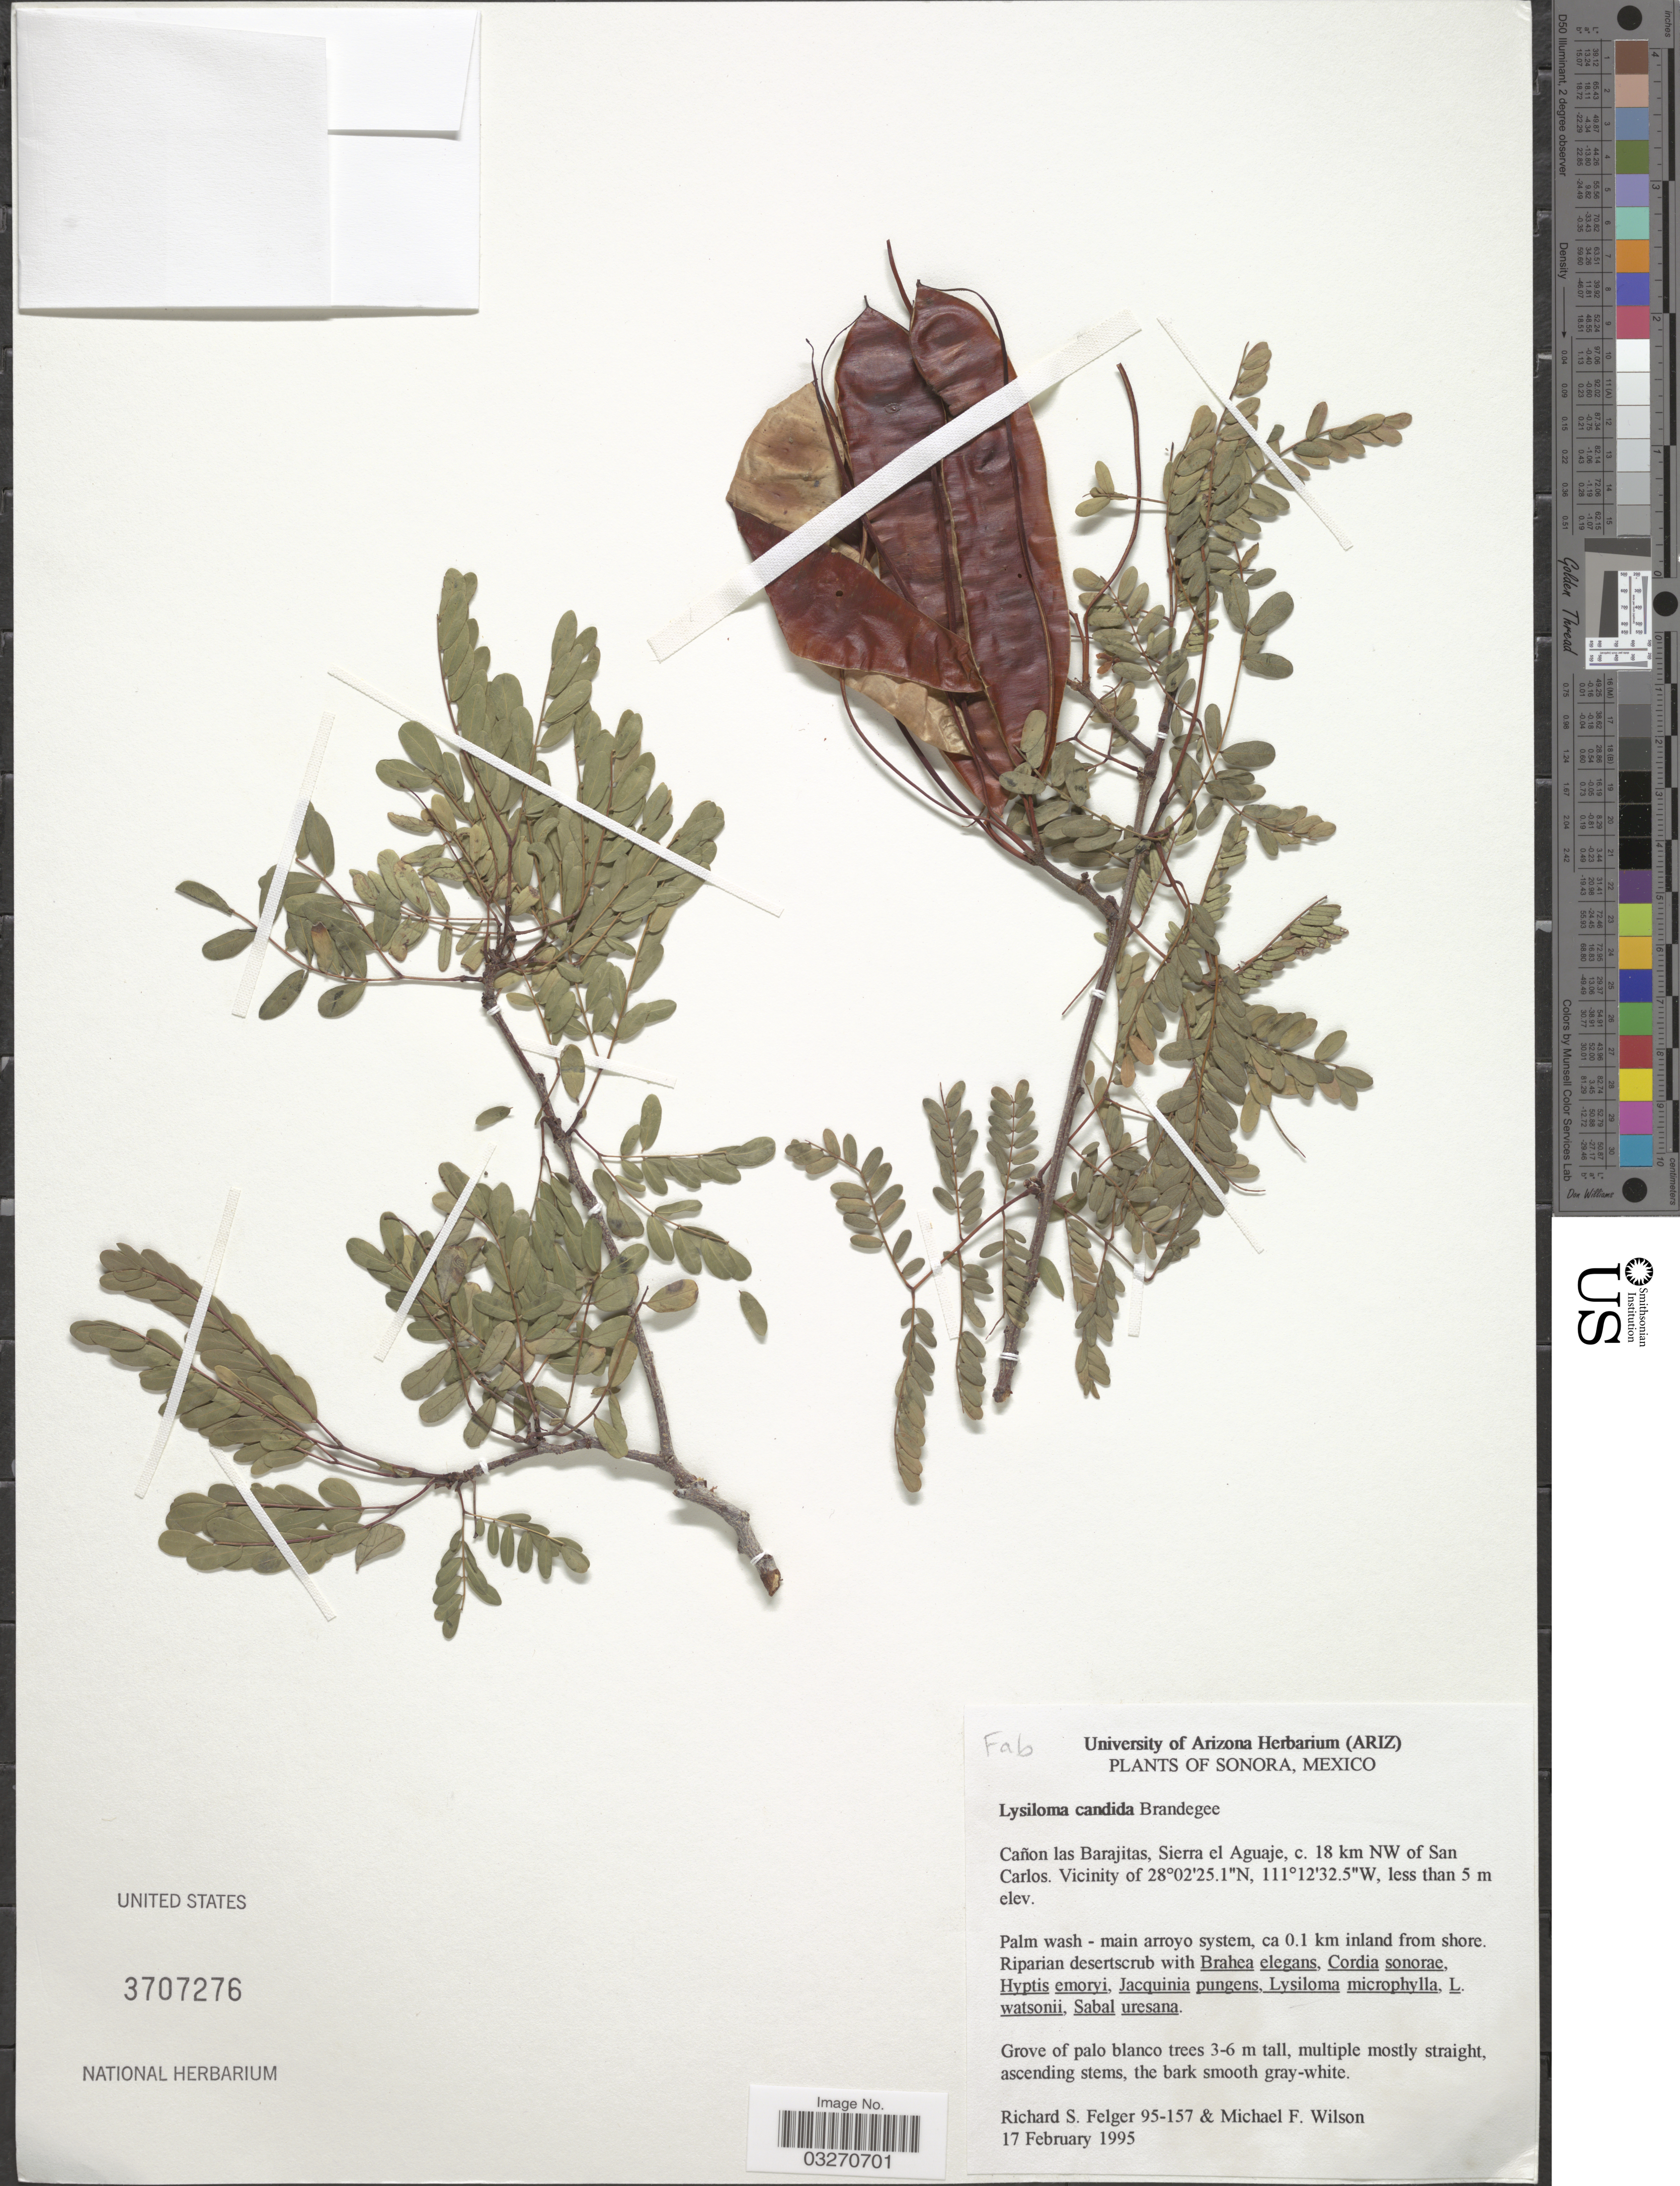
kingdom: Plantae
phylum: Tracheophyta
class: Magnoliopsida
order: Fabales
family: Fabaceae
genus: Lysiloma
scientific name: Lysiloma candidum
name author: Brandegee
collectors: R. S. Felger & M. Wilson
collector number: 95-157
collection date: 1995-02-17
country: Mexico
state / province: Sonora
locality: Cañon las Barajitas, Sierra el Aguaje, c. 18 km NW of San Carlos.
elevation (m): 5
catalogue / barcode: US 3707276